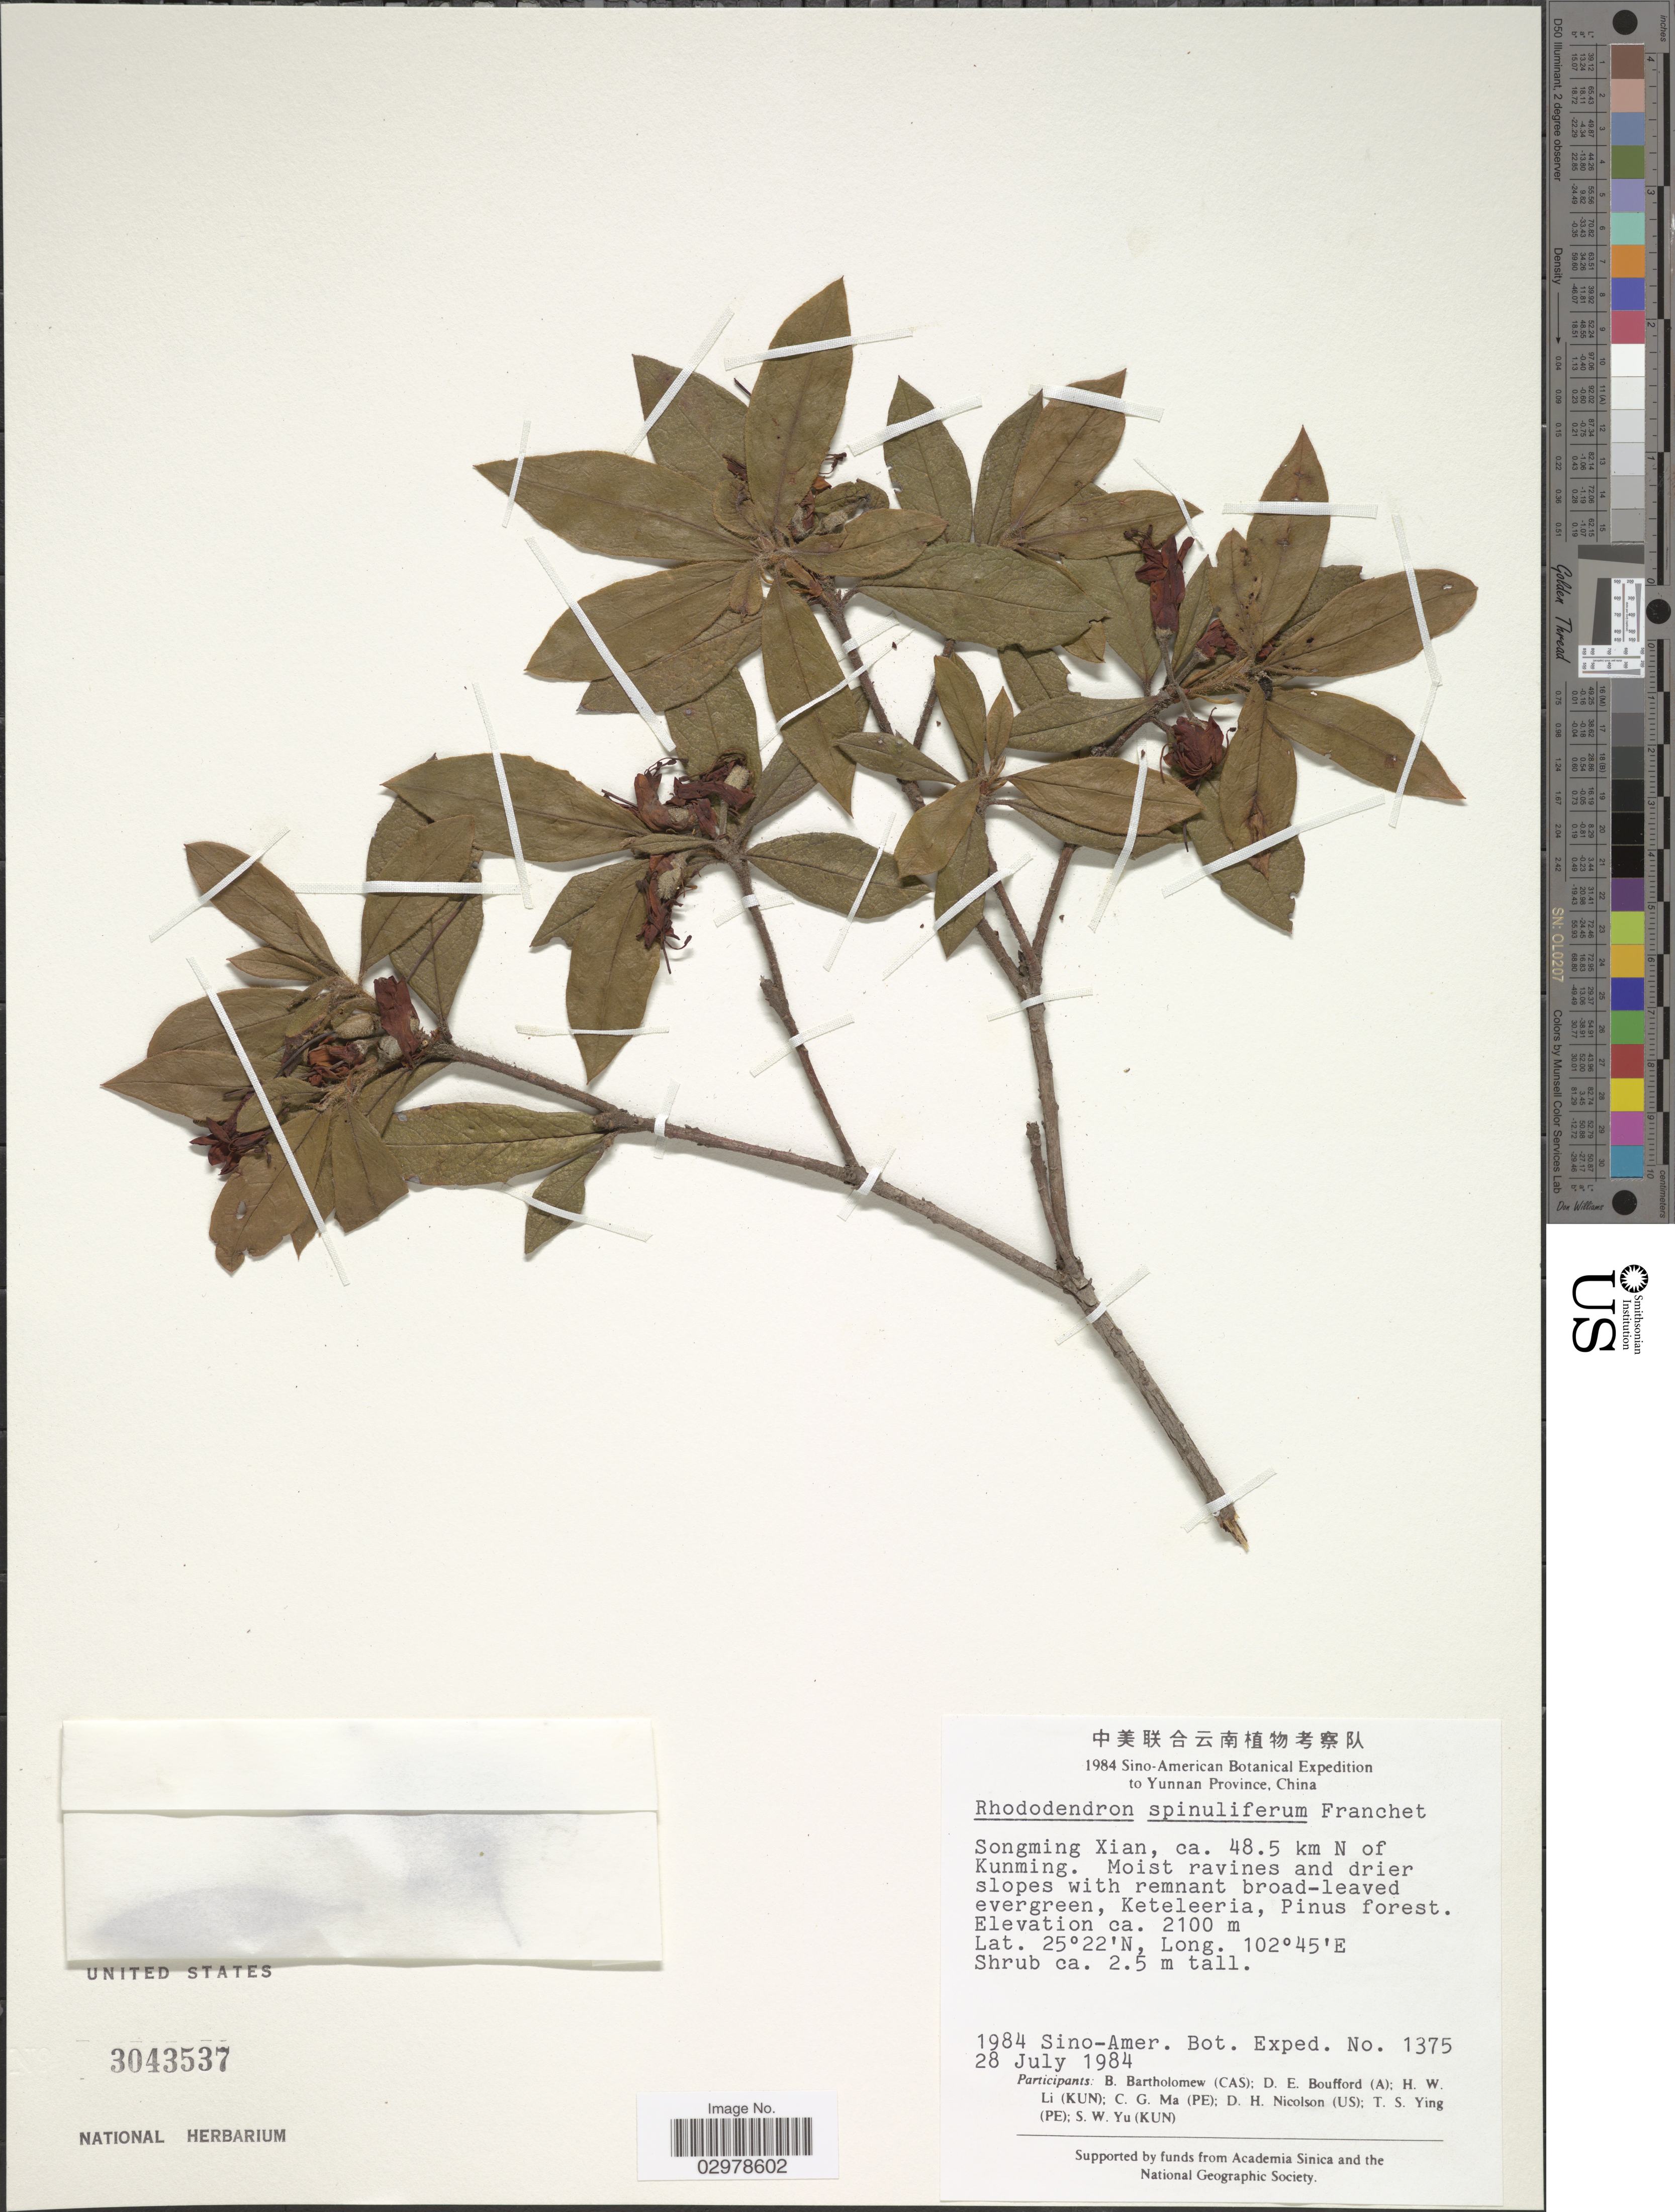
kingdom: Plantae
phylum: Tracheophyta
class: Magnoliopsida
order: Ericales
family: Ericaceae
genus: Rhododendron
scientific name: Rhododendron spinuliferum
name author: Franch.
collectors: Sino-Amer. Bot. Exped. 1984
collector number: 1375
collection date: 1984-07-28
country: China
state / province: Yunnan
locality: Songming Xian, ca. 48.5 km N of Kunming.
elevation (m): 2100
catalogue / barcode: US 3043537